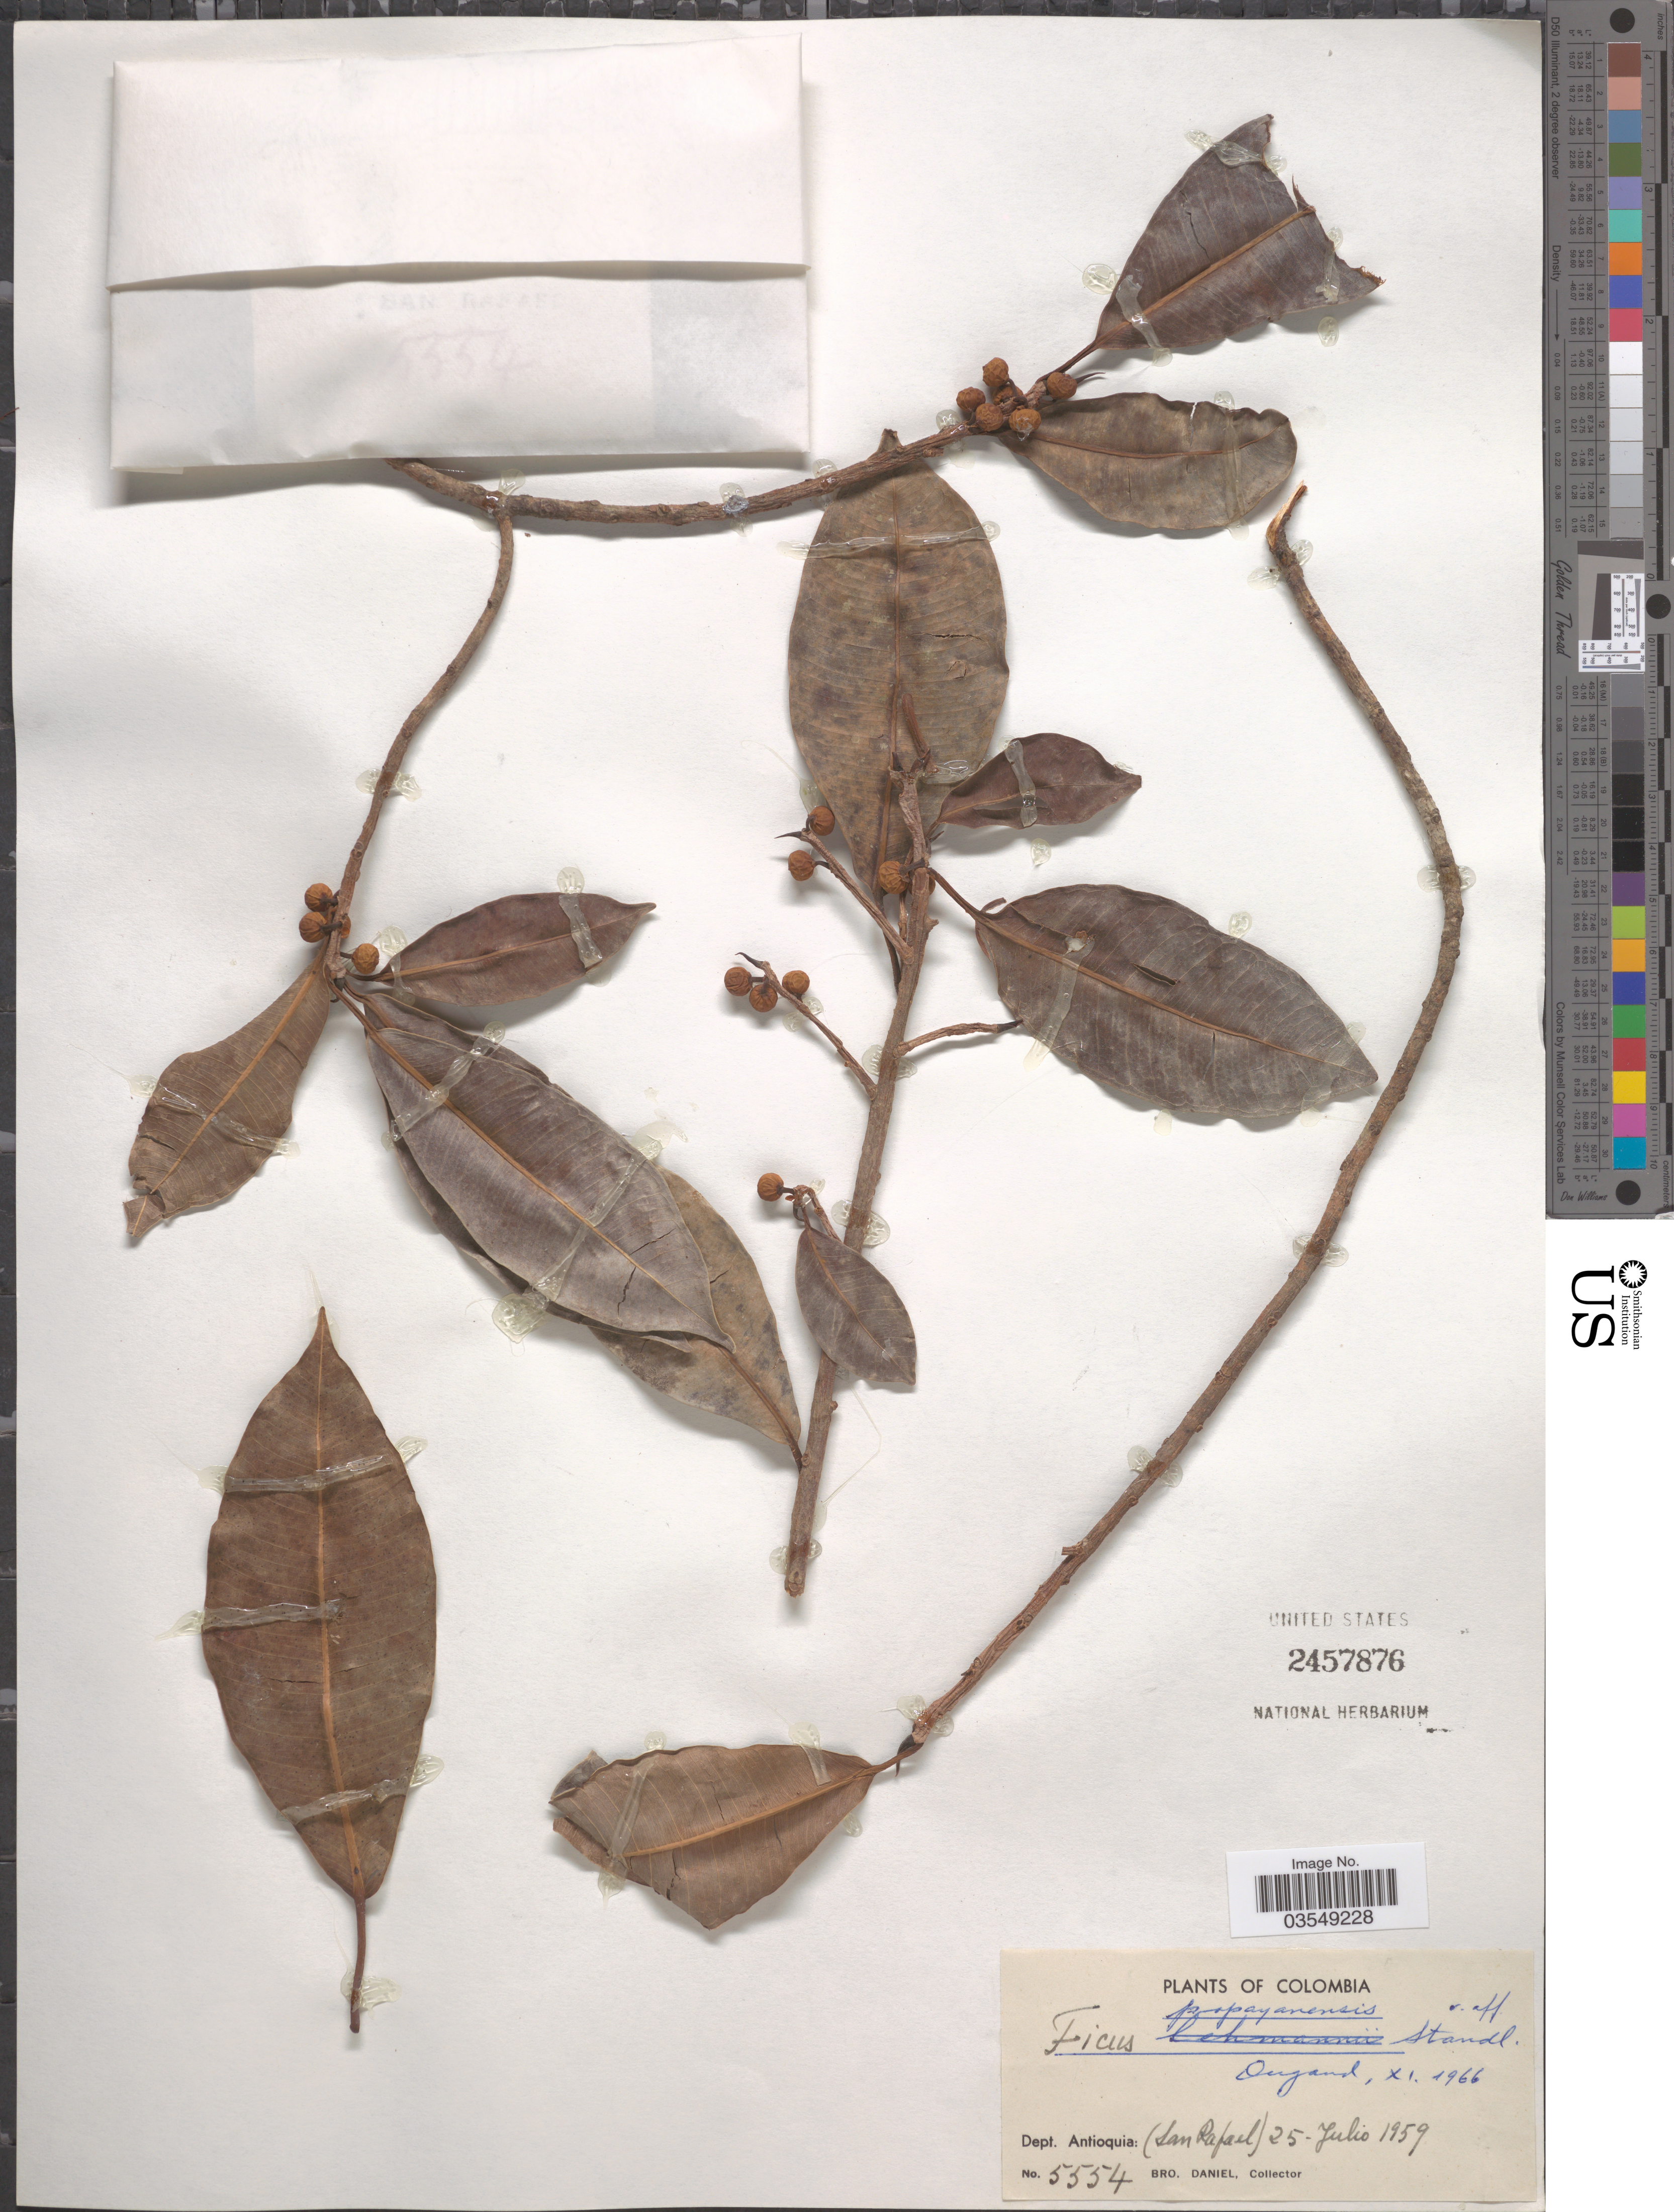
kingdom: Plantae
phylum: Tracheophyta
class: Magnoliopsida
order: Rosales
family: Moraceae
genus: Ficus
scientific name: Ficus popayanensis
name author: Standl.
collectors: Bro. Daniel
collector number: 5554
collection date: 1959-07-25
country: Colombia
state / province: Antioquia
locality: Dept. Antioquia: (San Rafael).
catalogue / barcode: US 2457876